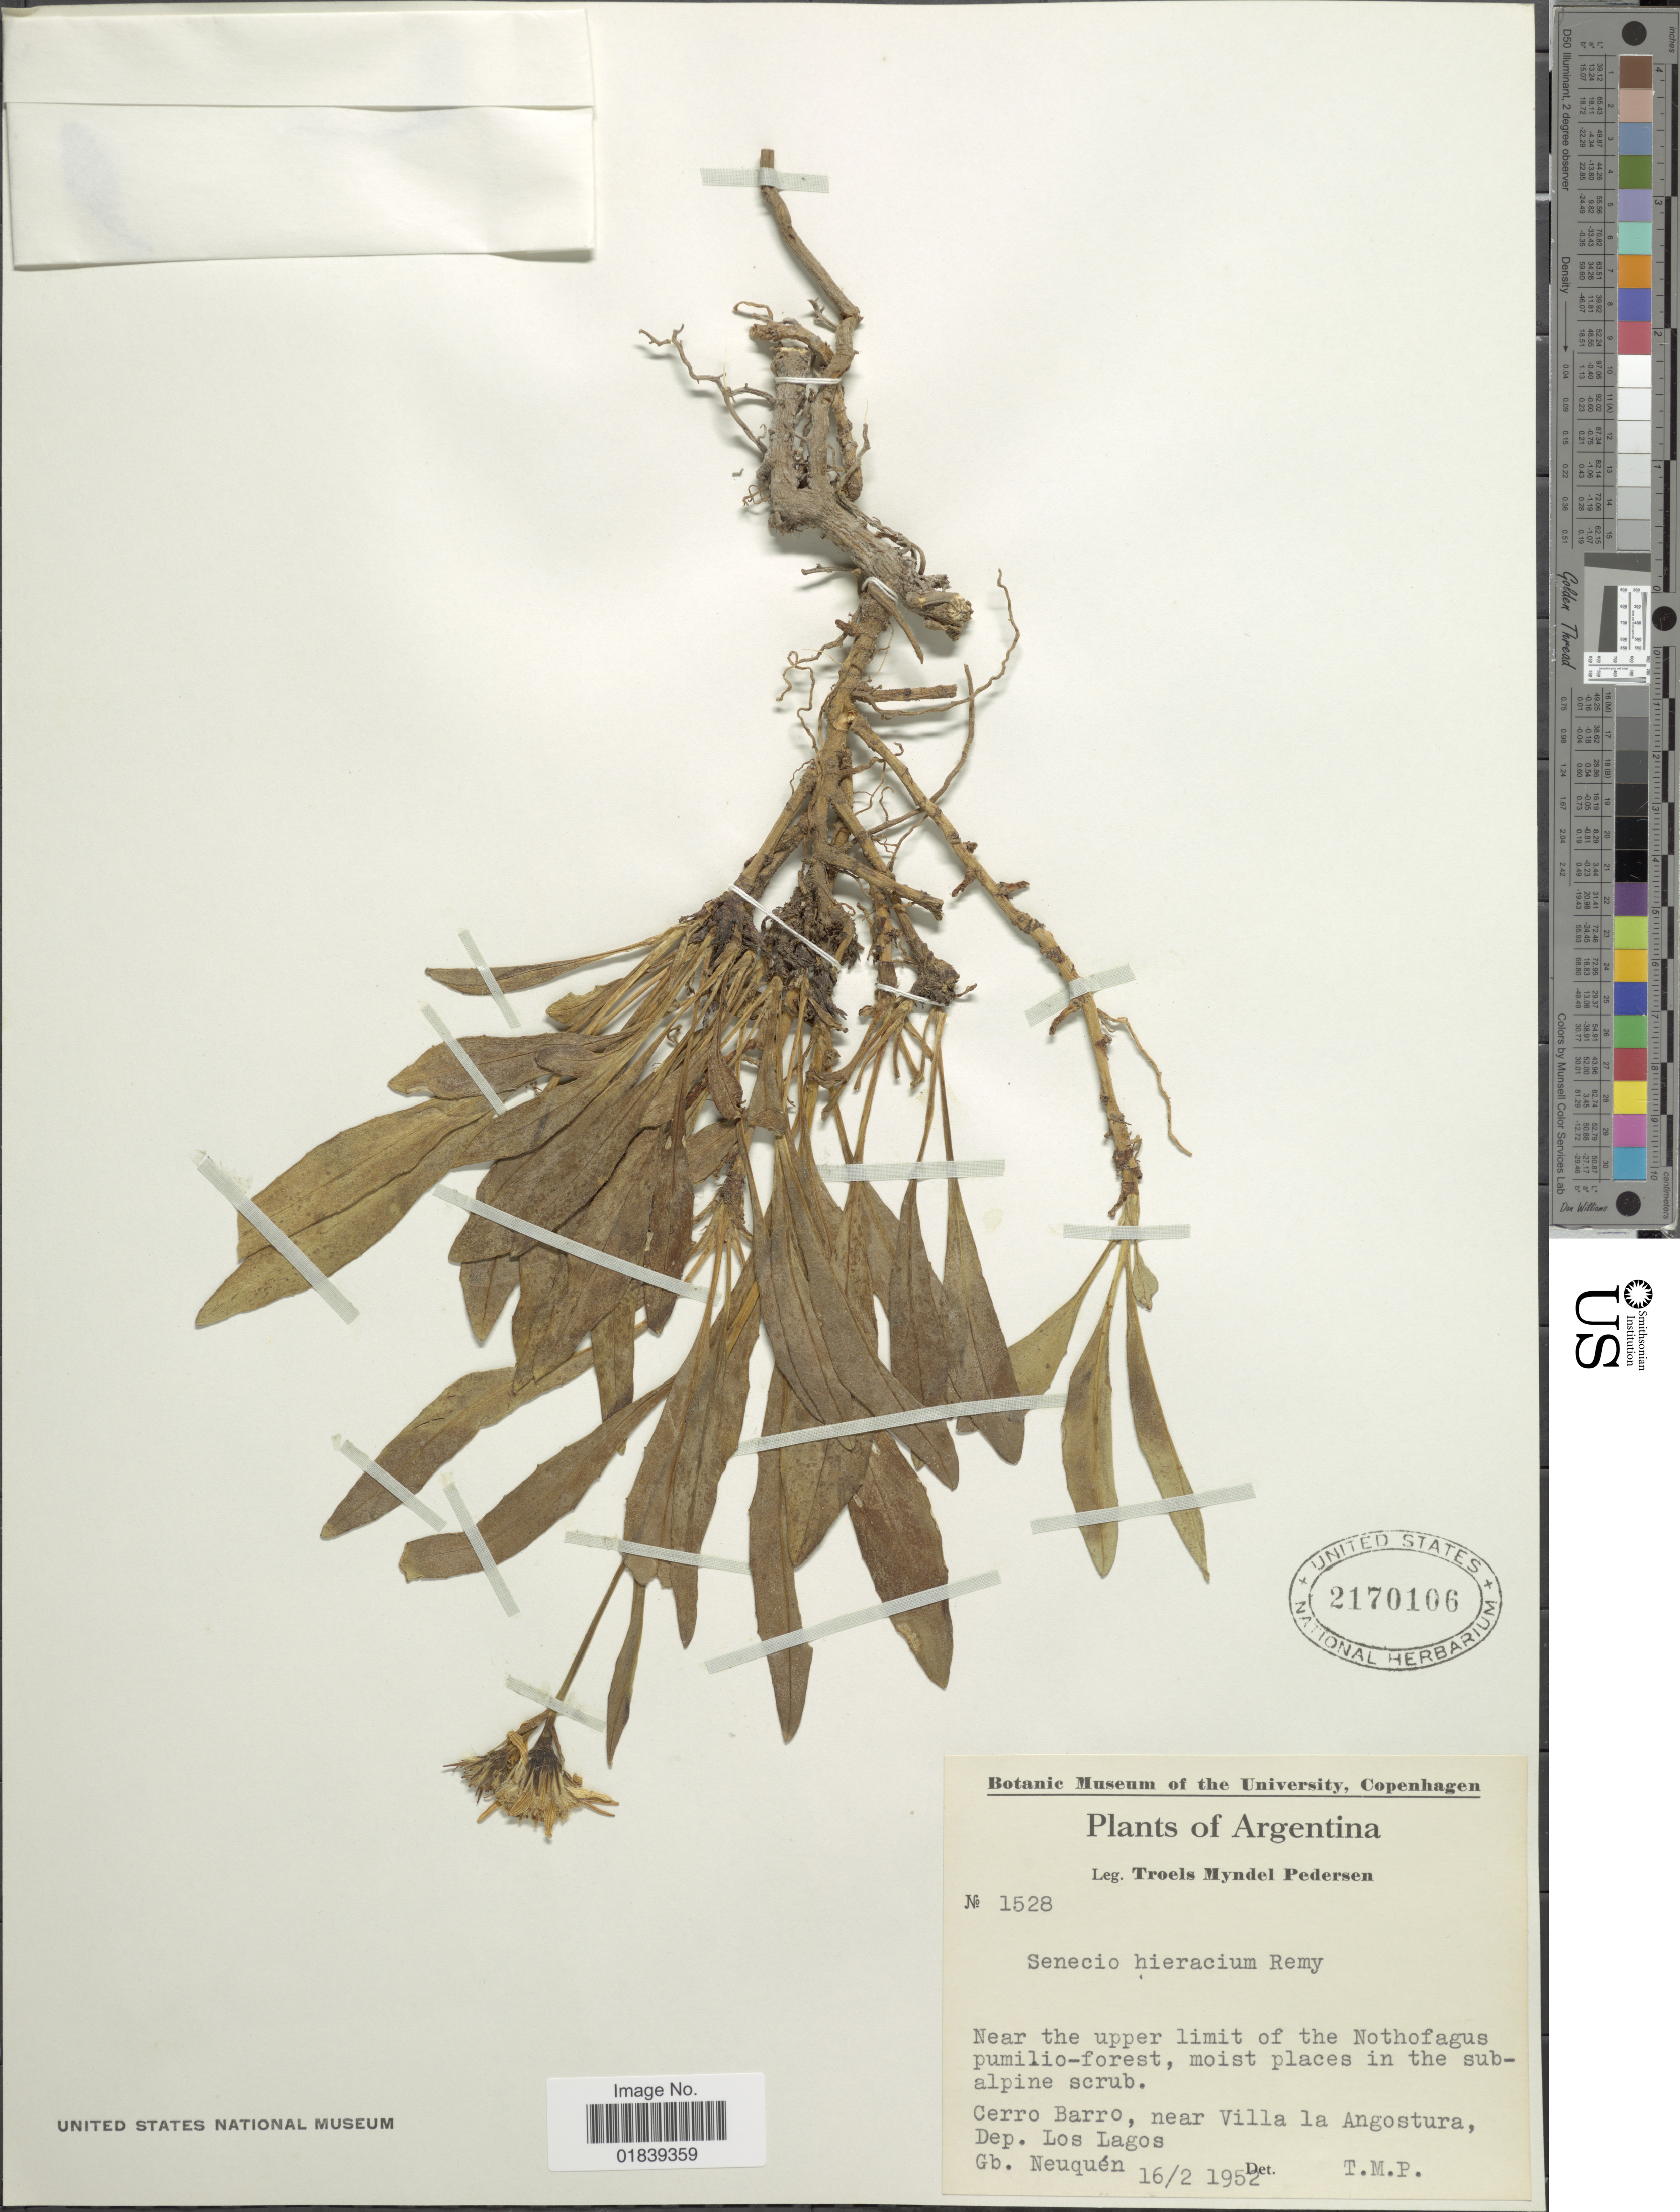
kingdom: Plantae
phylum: Tracheophyta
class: Magnoliopsida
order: Asterales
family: Asteraceae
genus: Senecio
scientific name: Senecio hieracium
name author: J. Rémy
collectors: T. Pederson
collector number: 1528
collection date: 1952-02-16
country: Argentina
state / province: Neuquen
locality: Cerro Barro, near Villa la Angostura, Dep. Los Lagos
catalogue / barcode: US 2170106